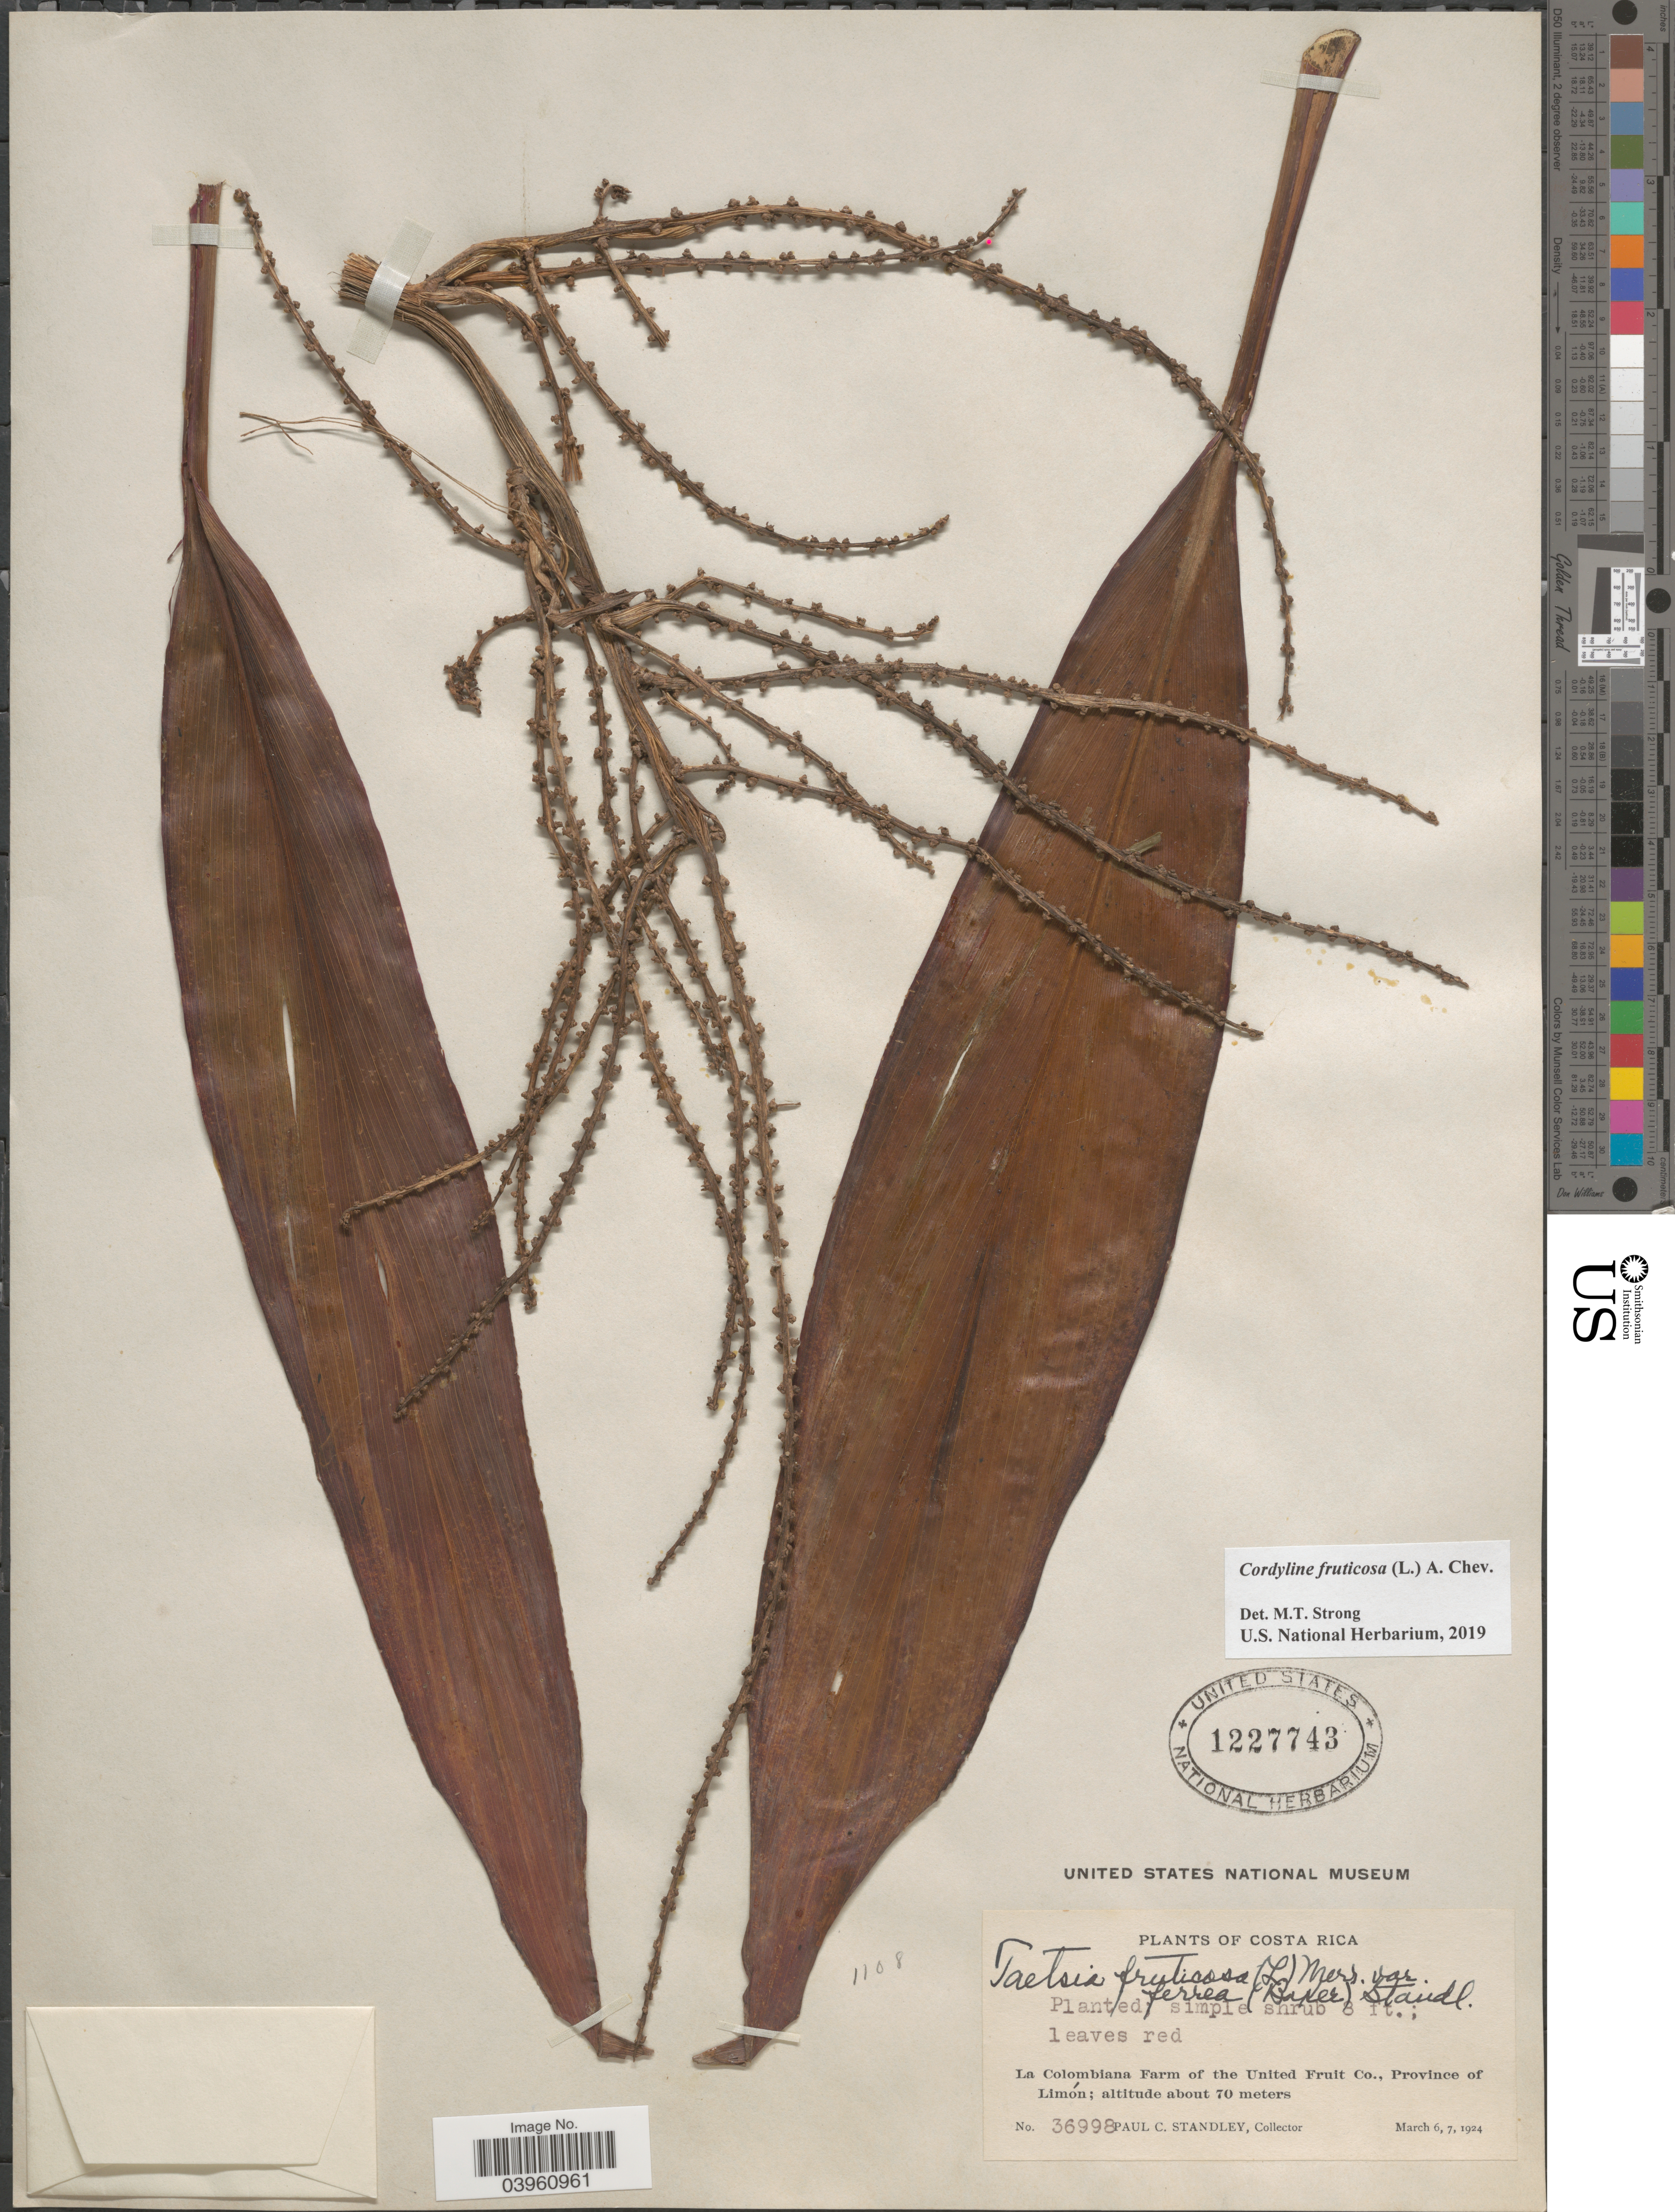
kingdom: Plantae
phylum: Tracheophyta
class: Liliopsida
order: Asparagales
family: Asparagaceae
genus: Cordyline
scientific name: Cordyline fruticosa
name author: (L.) A. Chev.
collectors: P. C. Standley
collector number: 36998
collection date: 1924-03-06/1924-03-07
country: Costa Rica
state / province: Limón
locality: La Colombiana Farm of the United Fruit Co.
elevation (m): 70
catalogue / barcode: US 1227743